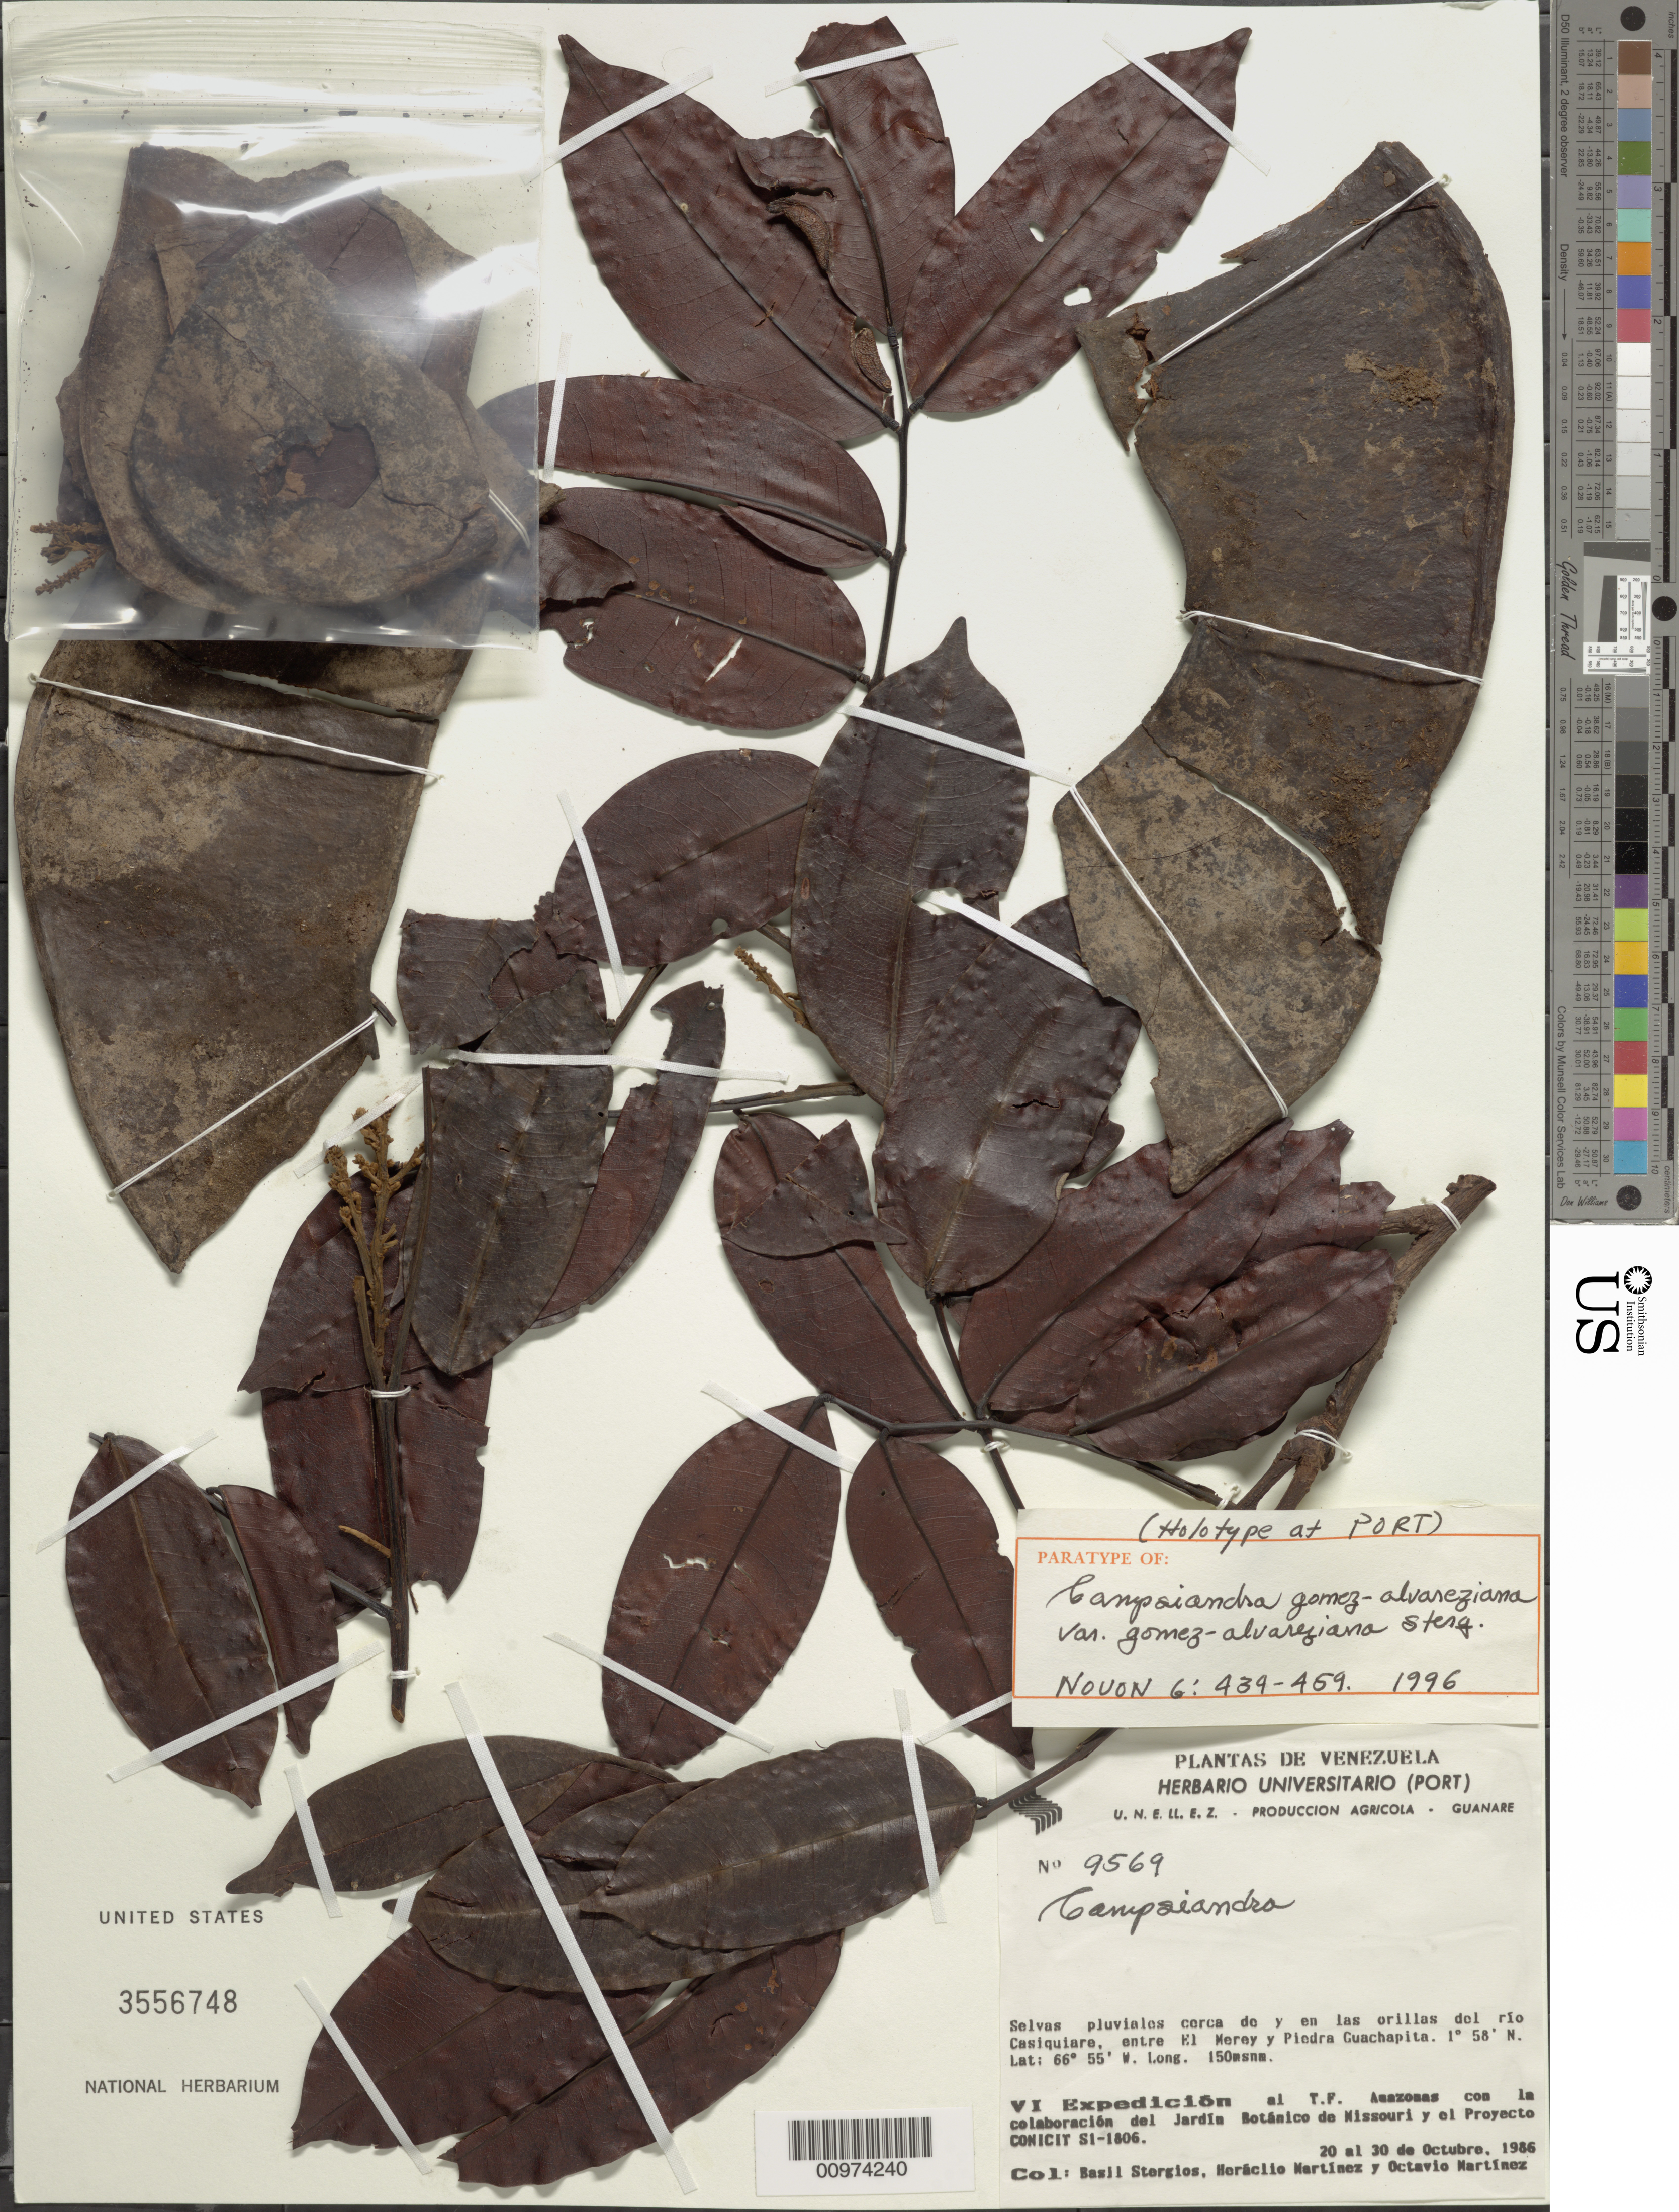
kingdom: Plantae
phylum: Tracheophyta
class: Magnoliopsida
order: Fabales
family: Fabaceae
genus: Campsiandra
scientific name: Campsiandra gomez-alvareziana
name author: Stergios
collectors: B. G. Stergios, H. Martinez & O. Martínez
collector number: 9669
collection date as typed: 20-Oct-86 to 30-Oct-86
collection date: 1986-10-20/1986-10-30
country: Venezuela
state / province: Amazonas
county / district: Río Negro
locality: Río Casiquaire, entre El Merey y Piedra Guachapita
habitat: Selvas pluviales cerca de y en las orillas del rio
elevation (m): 150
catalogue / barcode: US 3556748